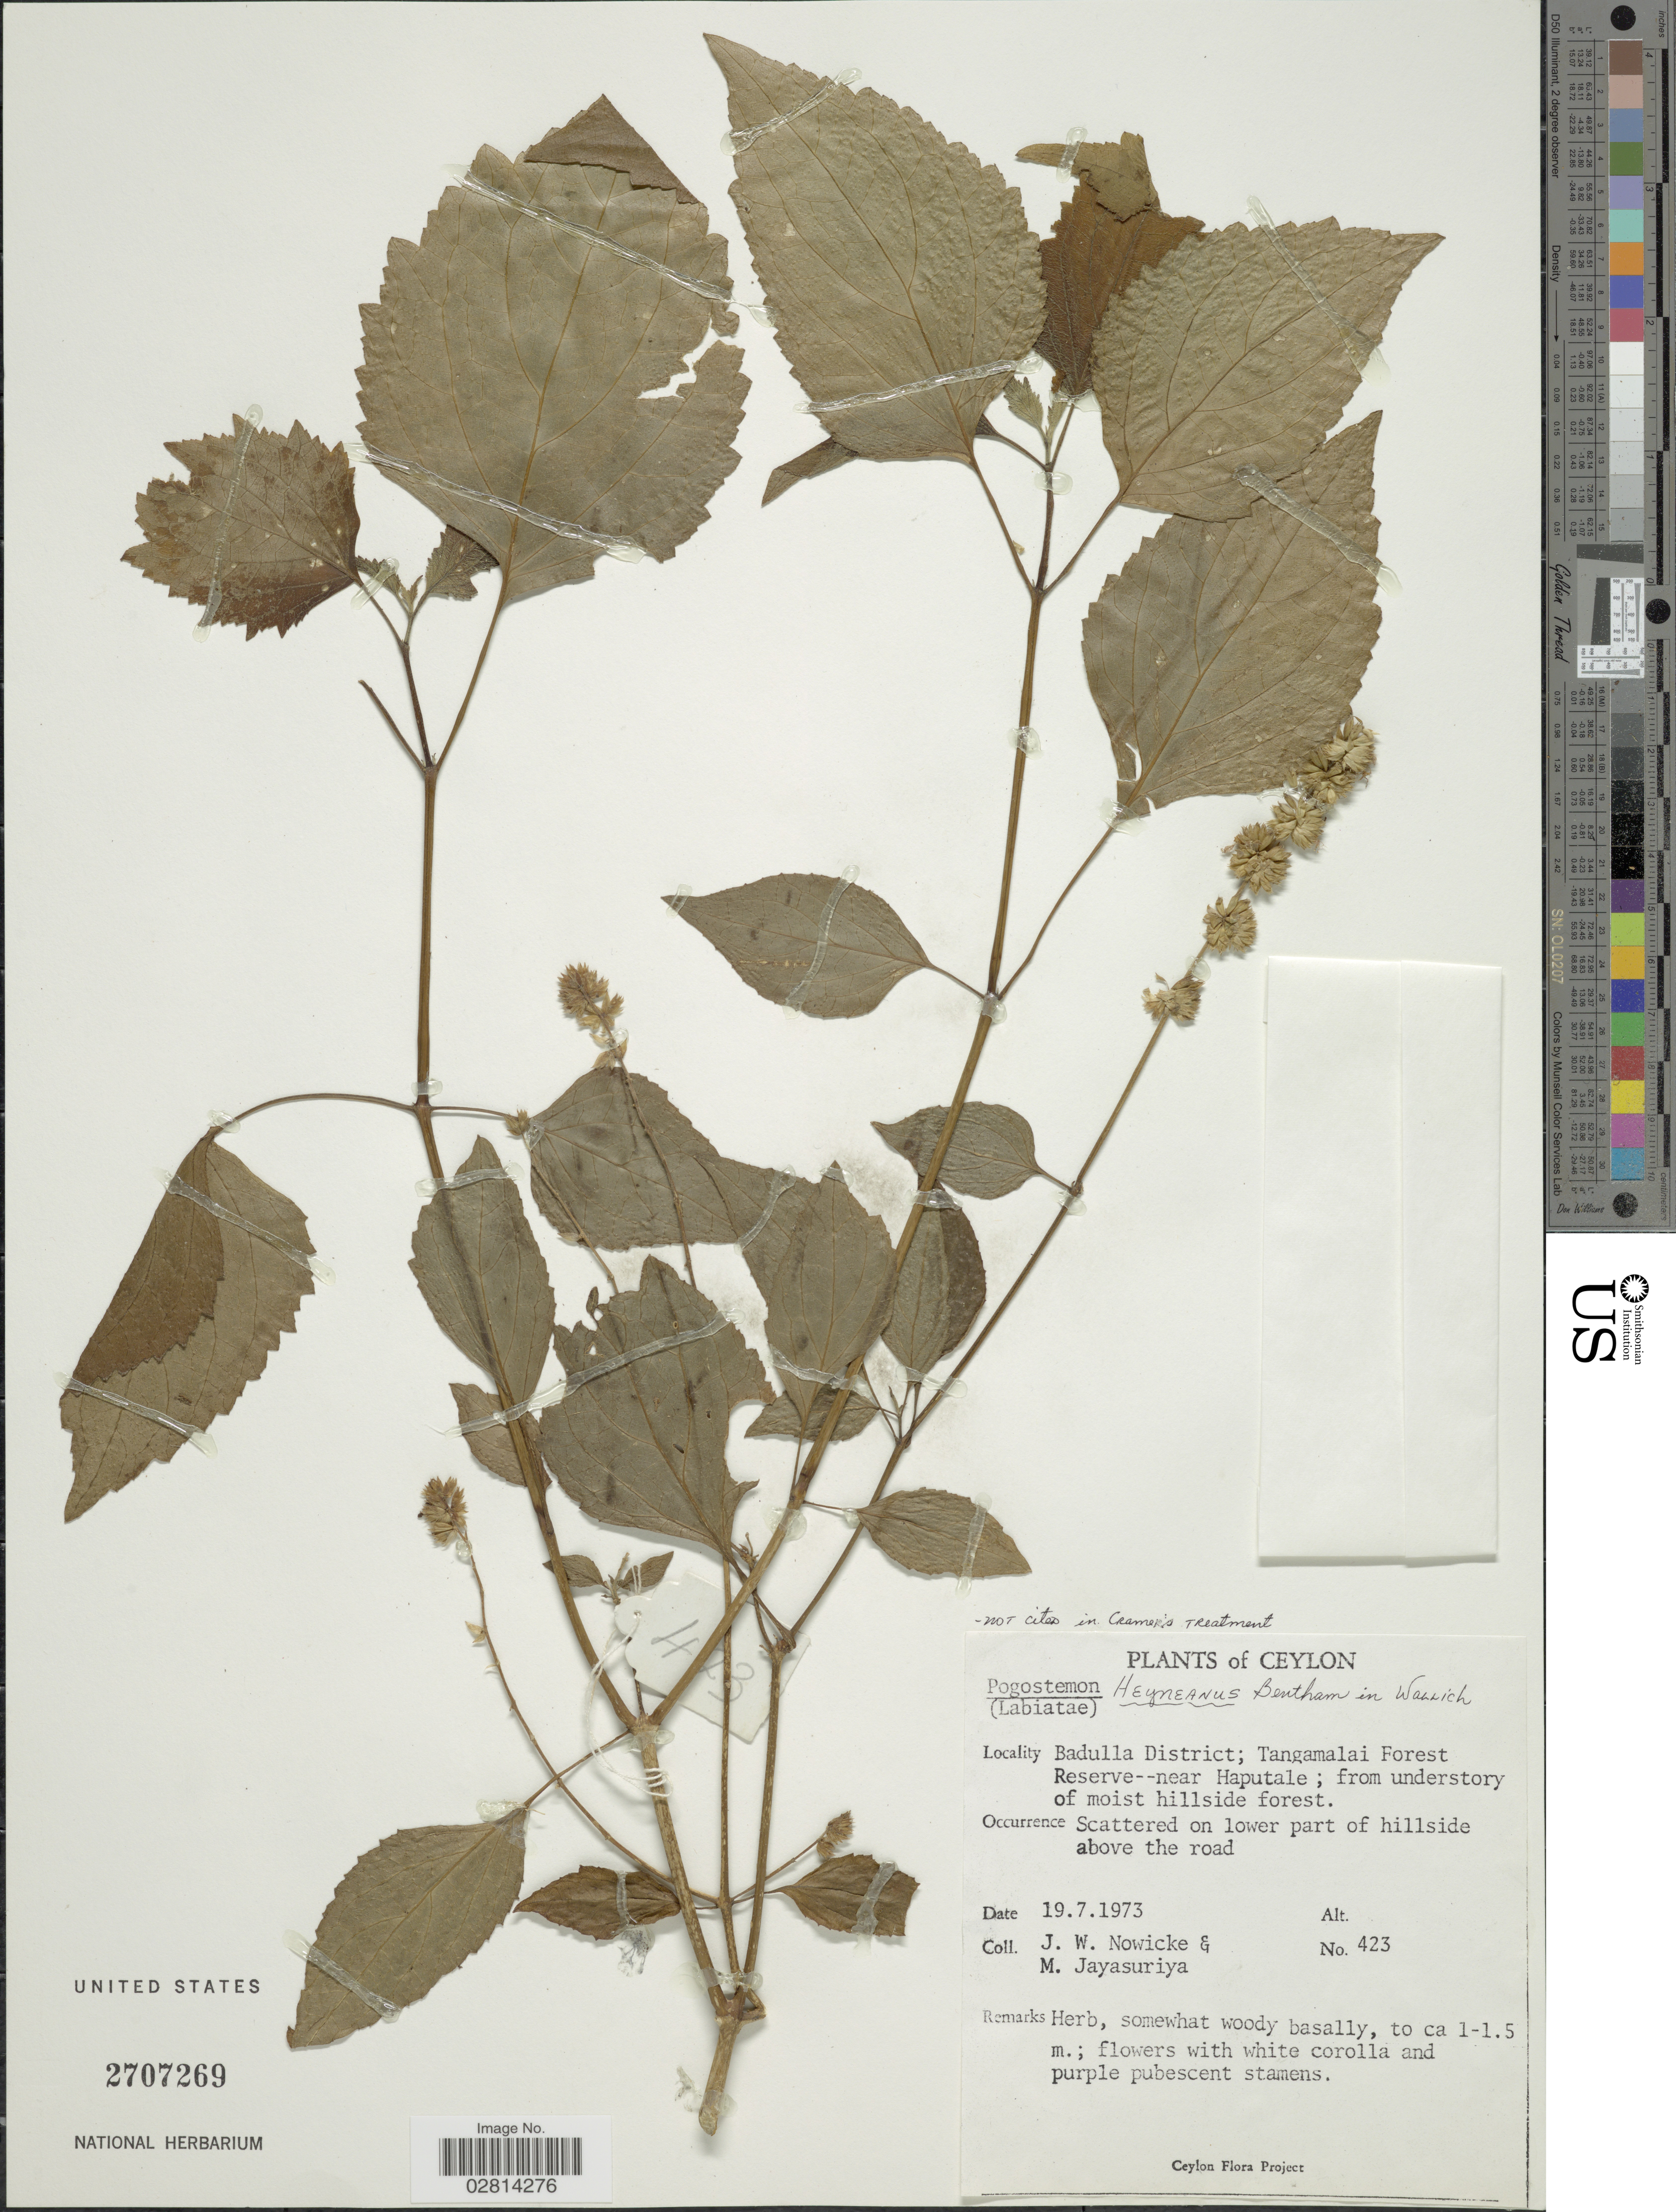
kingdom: Plantae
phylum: Tracheophyta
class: Magnoliopsida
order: Lamiales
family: Lamiaceae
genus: Pogostemon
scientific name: Pogostemon heyneanus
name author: Benth.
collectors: J. W. Nowicke & M. Jayasuriya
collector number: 423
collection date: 1973-07-19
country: Sri Lanka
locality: Ceylon. Badulla District; Tangamalai Forest Reserve--near Haputale; from understory of moist hillside forest.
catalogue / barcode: US 2707269